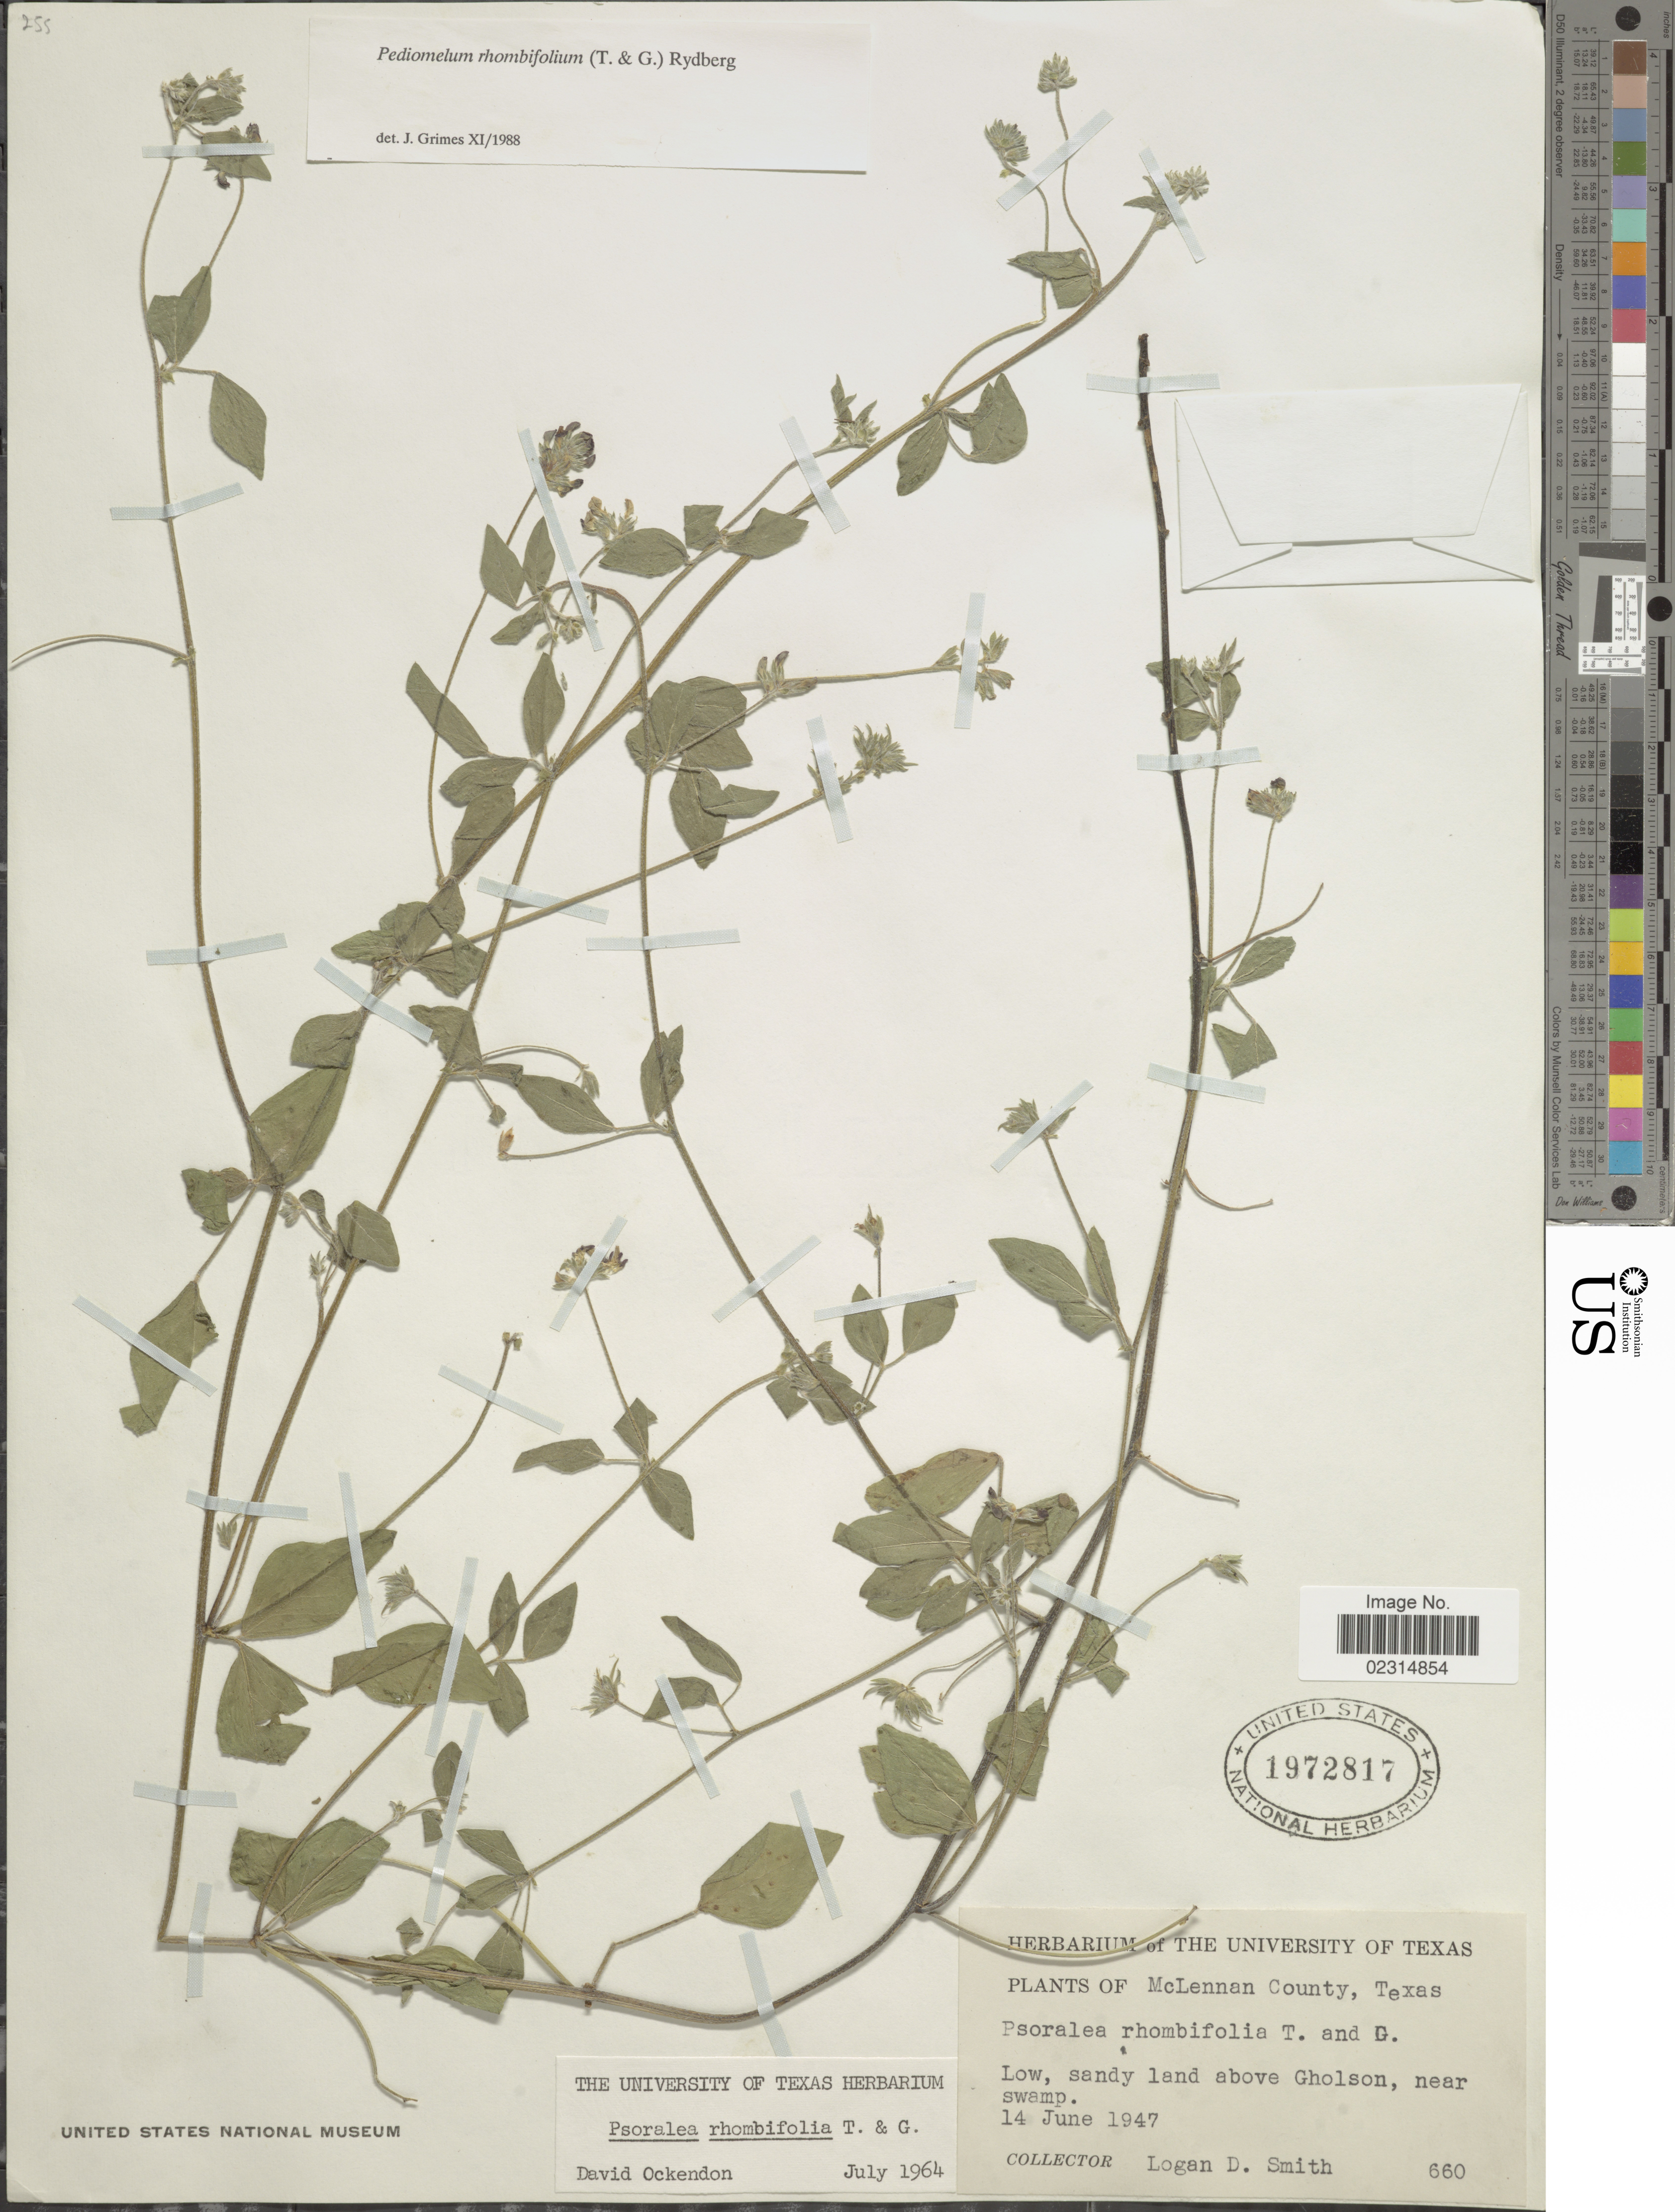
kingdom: Plantae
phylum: Tracheophyta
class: Magnoliopsida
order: Fabales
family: Fabaceae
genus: Pediomelum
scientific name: Pediomelum rhombifolium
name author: (Torr. & A. Gray) Rydb.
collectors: L. Smith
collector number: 660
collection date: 1947-06-14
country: United States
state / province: Texas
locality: McLennan County, Low,s andy land above Gholson , near swamp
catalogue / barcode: US 1972817